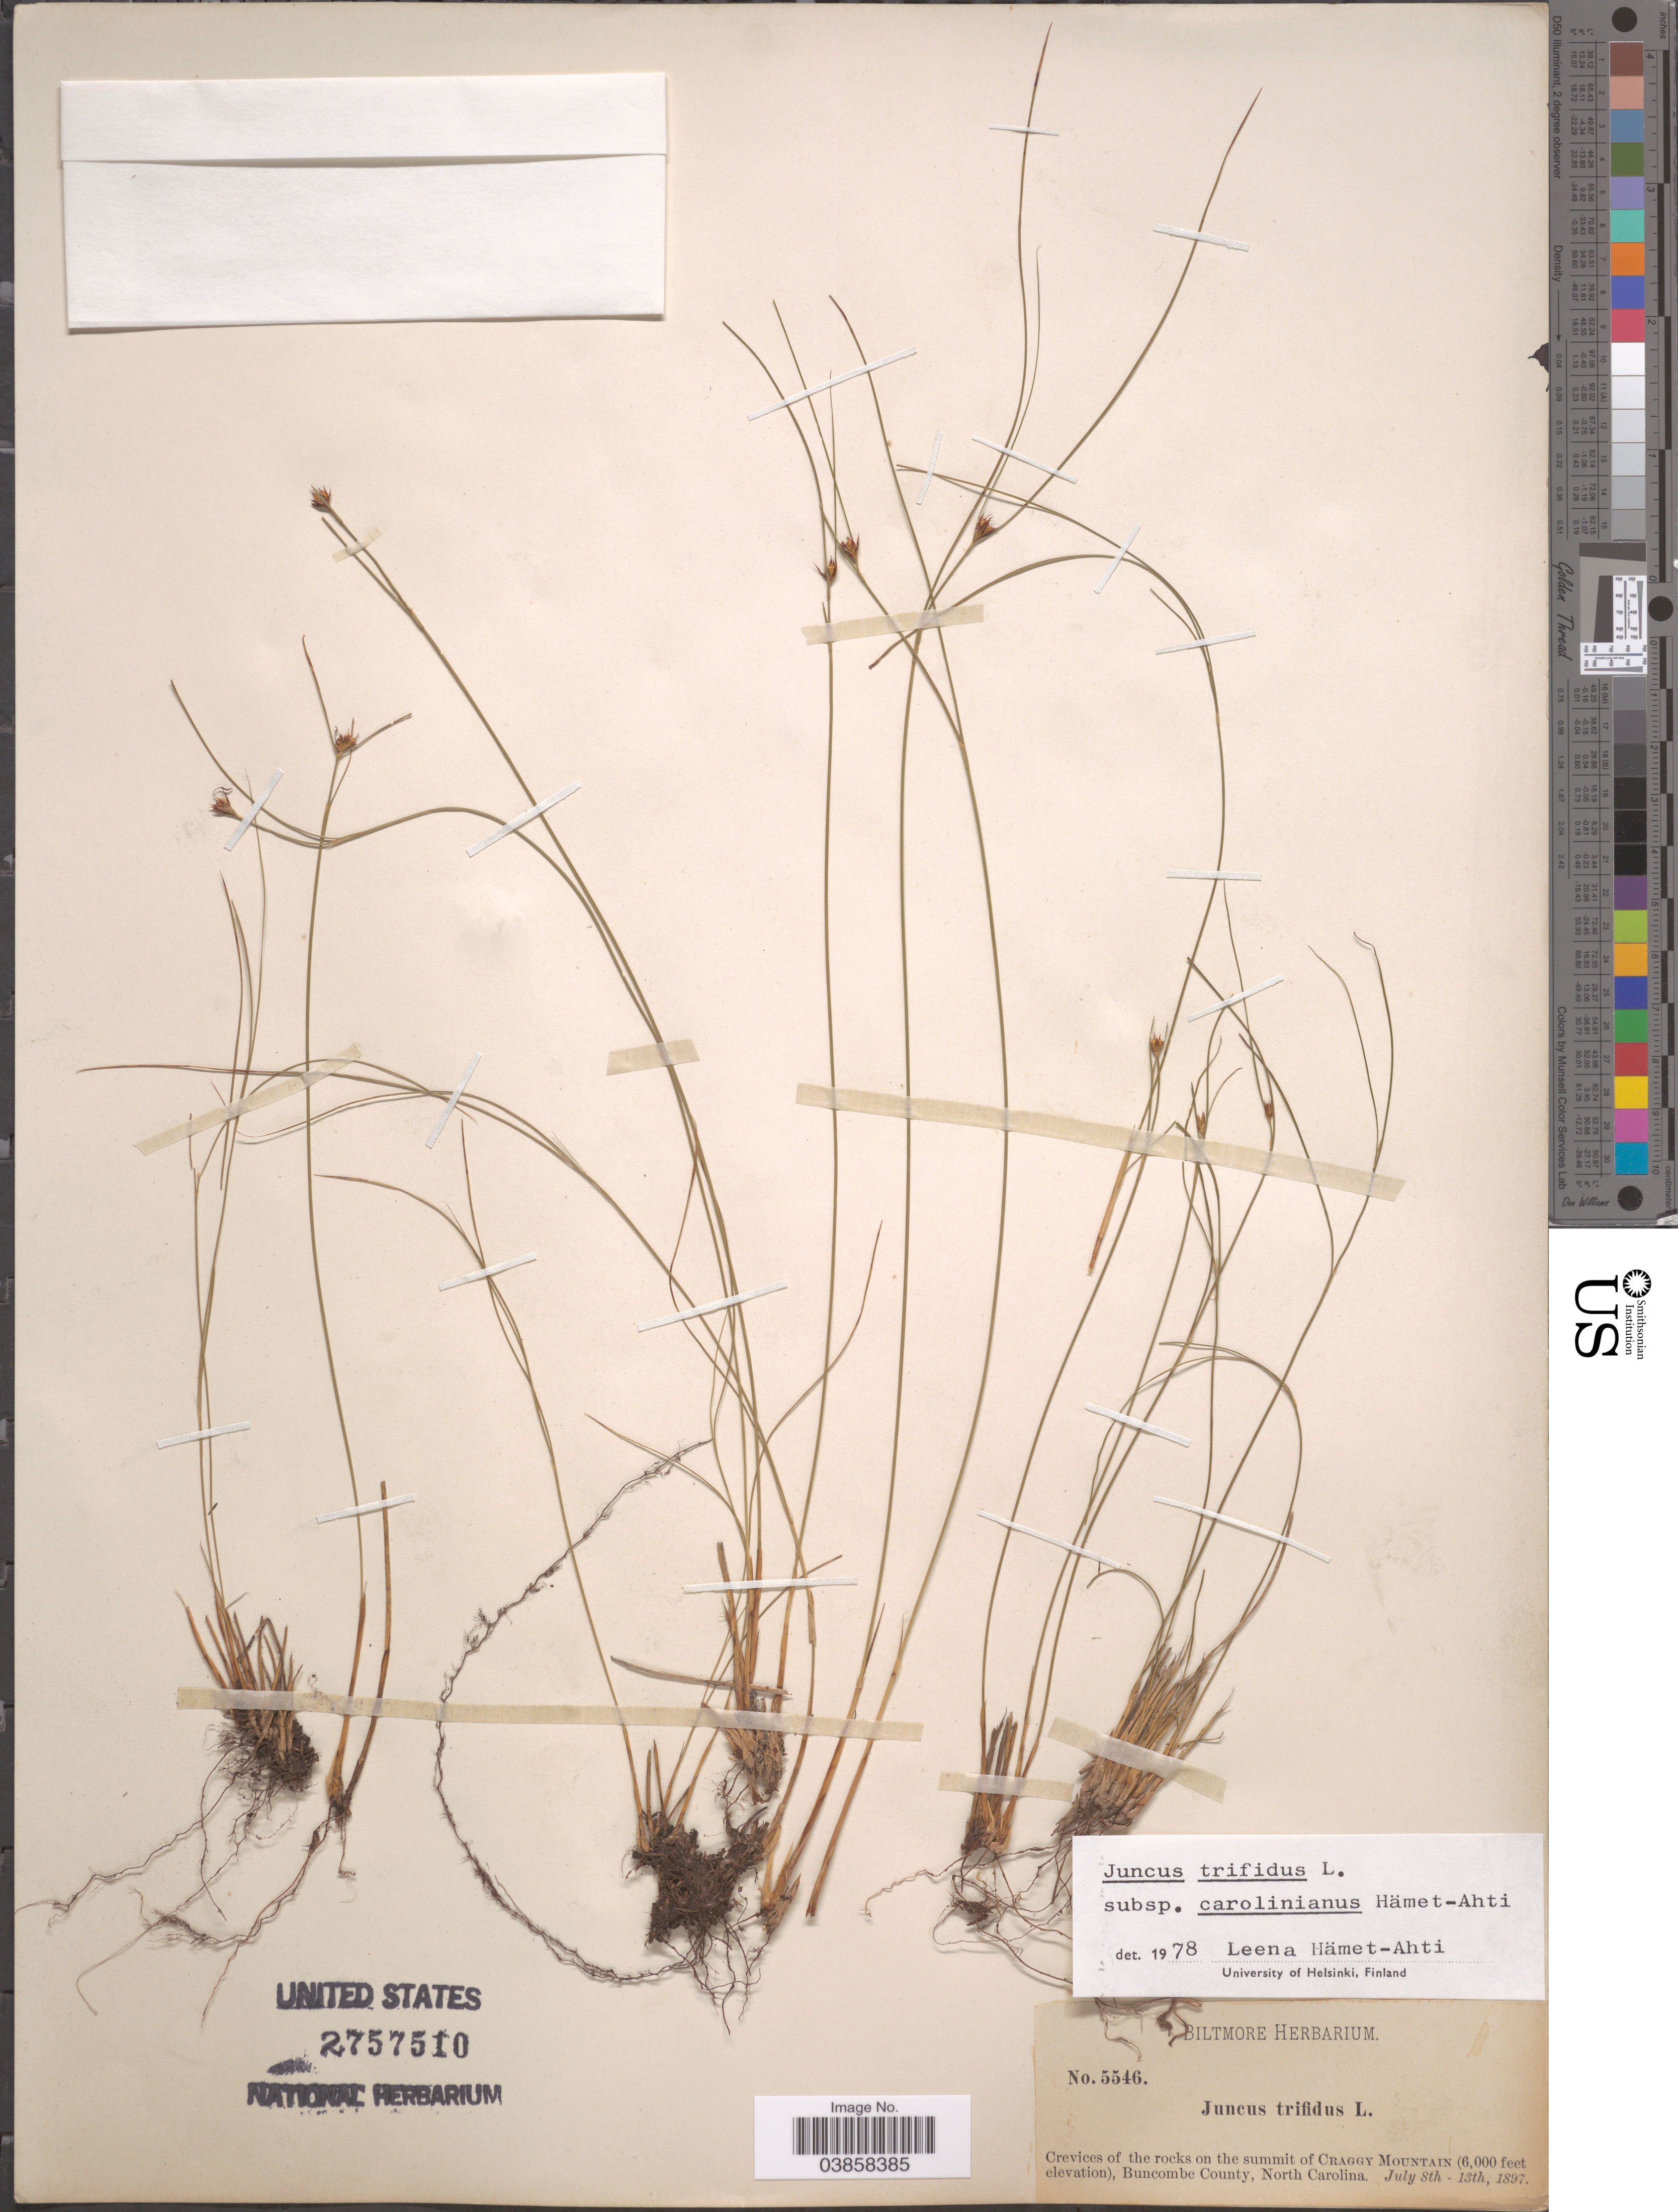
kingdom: Plantae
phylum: Tracheophyta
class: Liliopsida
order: Poales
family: Juncaceae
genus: Juncus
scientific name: Juncus trifidus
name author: L.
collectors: ex herb. Biltmore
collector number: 5546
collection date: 1897-07-08/1897-07-13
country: United States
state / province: North Carolina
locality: Crevices of the rocks on the summit of Craggy Mountain, Buncombe County.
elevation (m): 1829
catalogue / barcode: US 2757510